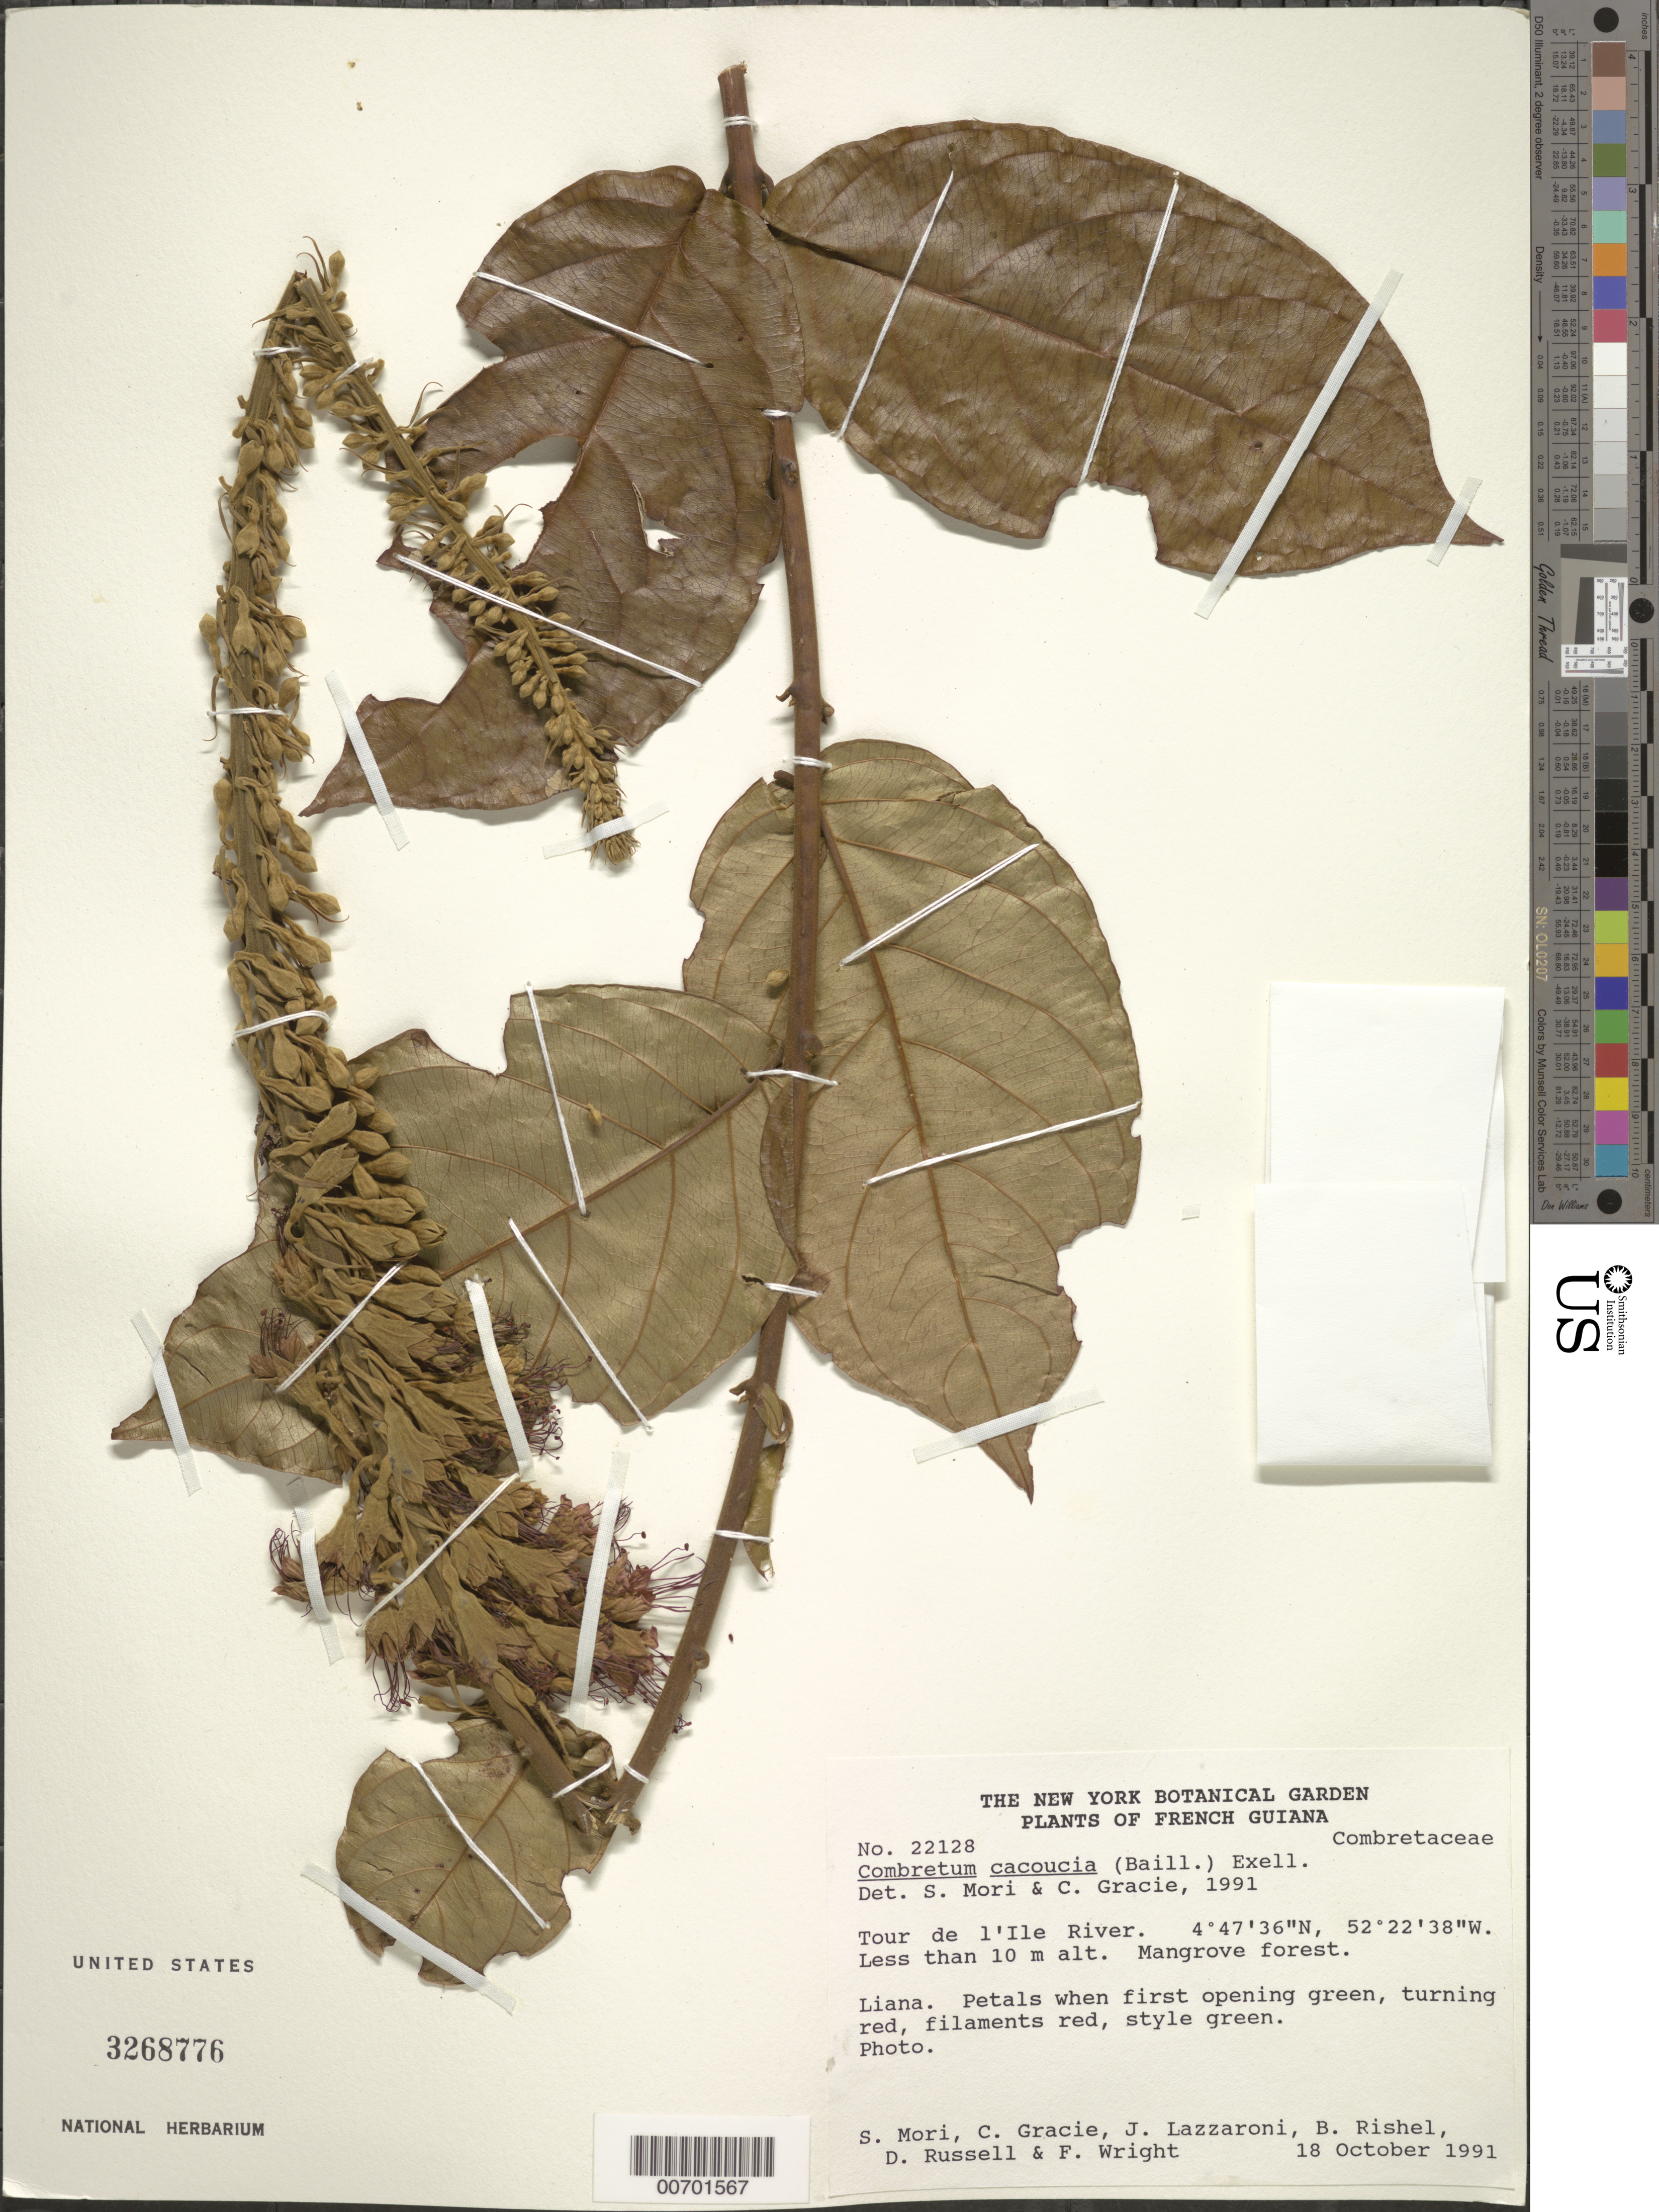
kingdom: Plantae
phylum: Tracheophyta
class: Magnoliopsida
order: Myrtales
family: Combretaceae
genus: Combretum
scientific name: Combretum cacoucia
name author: Exell ex Sandwith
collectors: S. Mori, C. A. Gracie, J. Lazzaroni, B. Rishel, D. Russell & F. Wright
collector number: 22128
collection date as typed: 18-Oct-91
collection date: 1991-10-18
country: French Guiana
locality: Tour de l'Ile River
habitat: Mangrove forest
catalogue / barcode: US 3268776